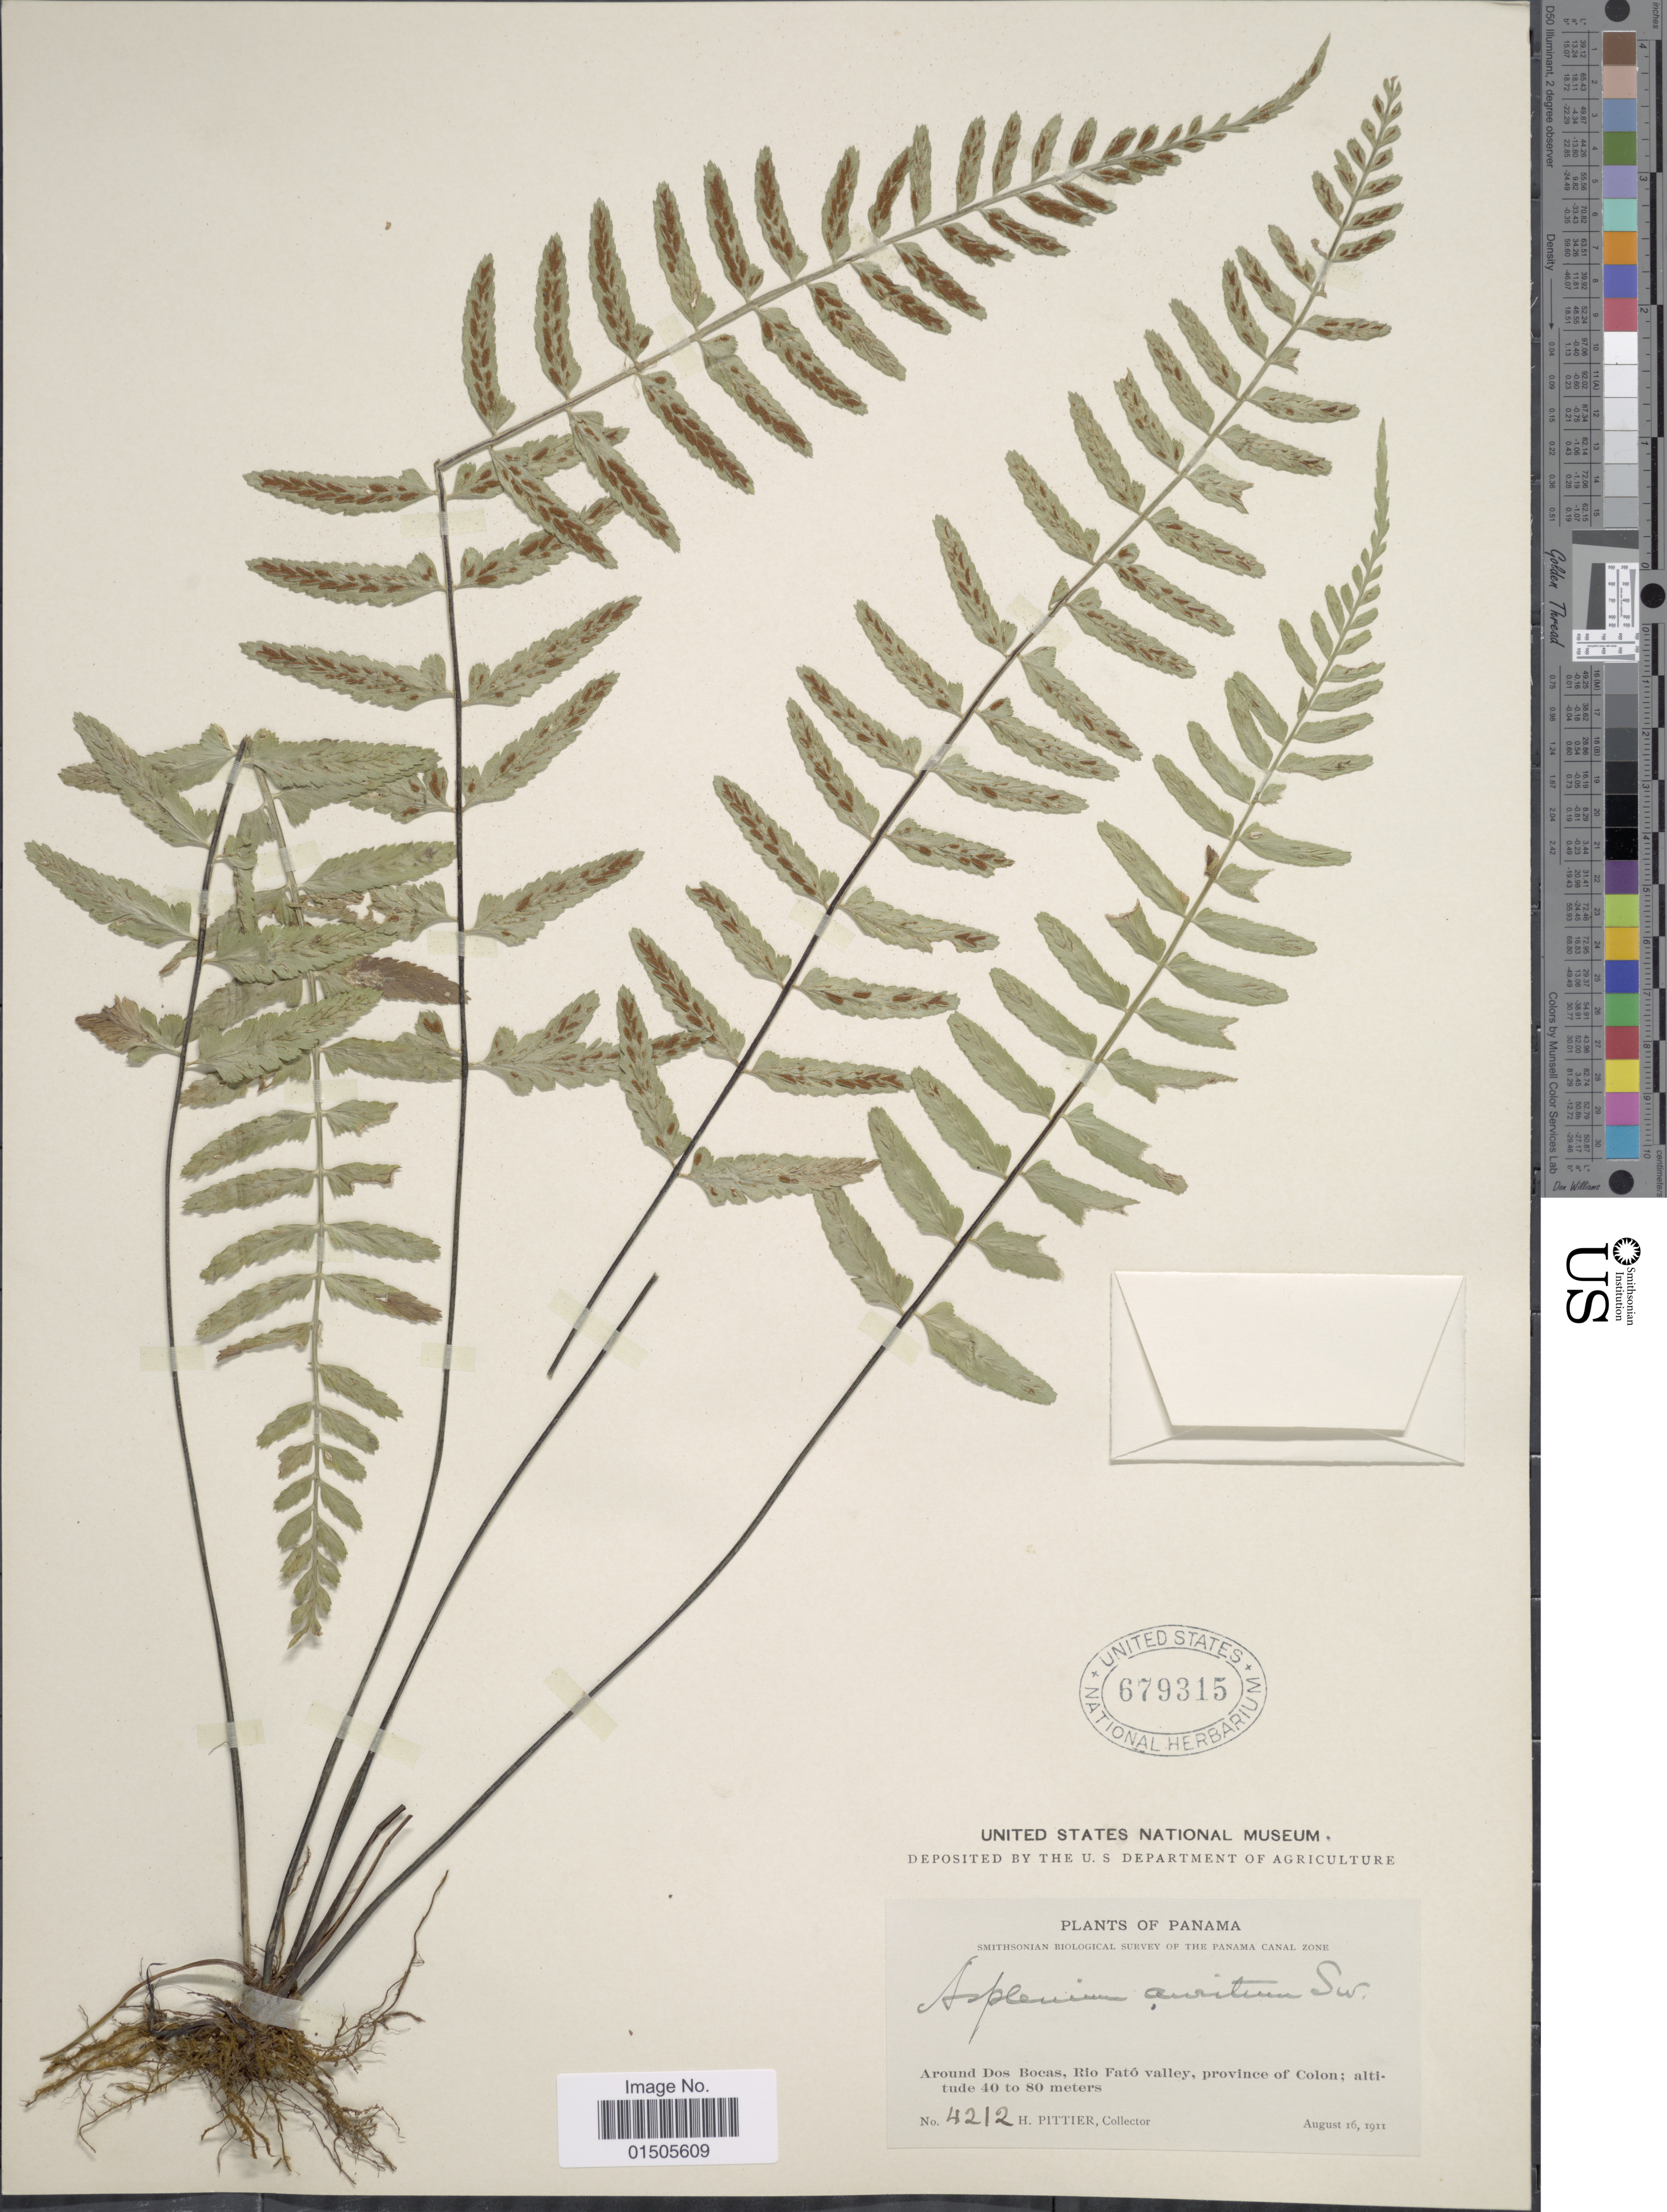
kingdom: Plantae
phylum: Tracheophyta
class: Polypodiopsida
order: Polypodiales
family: Aspleniaceae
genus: Asplenium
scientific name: Asplenium auritum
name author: Sw.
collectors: H. F. Pittier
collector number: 4212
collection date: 1911-08-16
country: Panama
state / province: Colón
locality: Around Dos Bocas, Rio Fato valley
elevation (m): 40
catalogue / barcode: US 679315